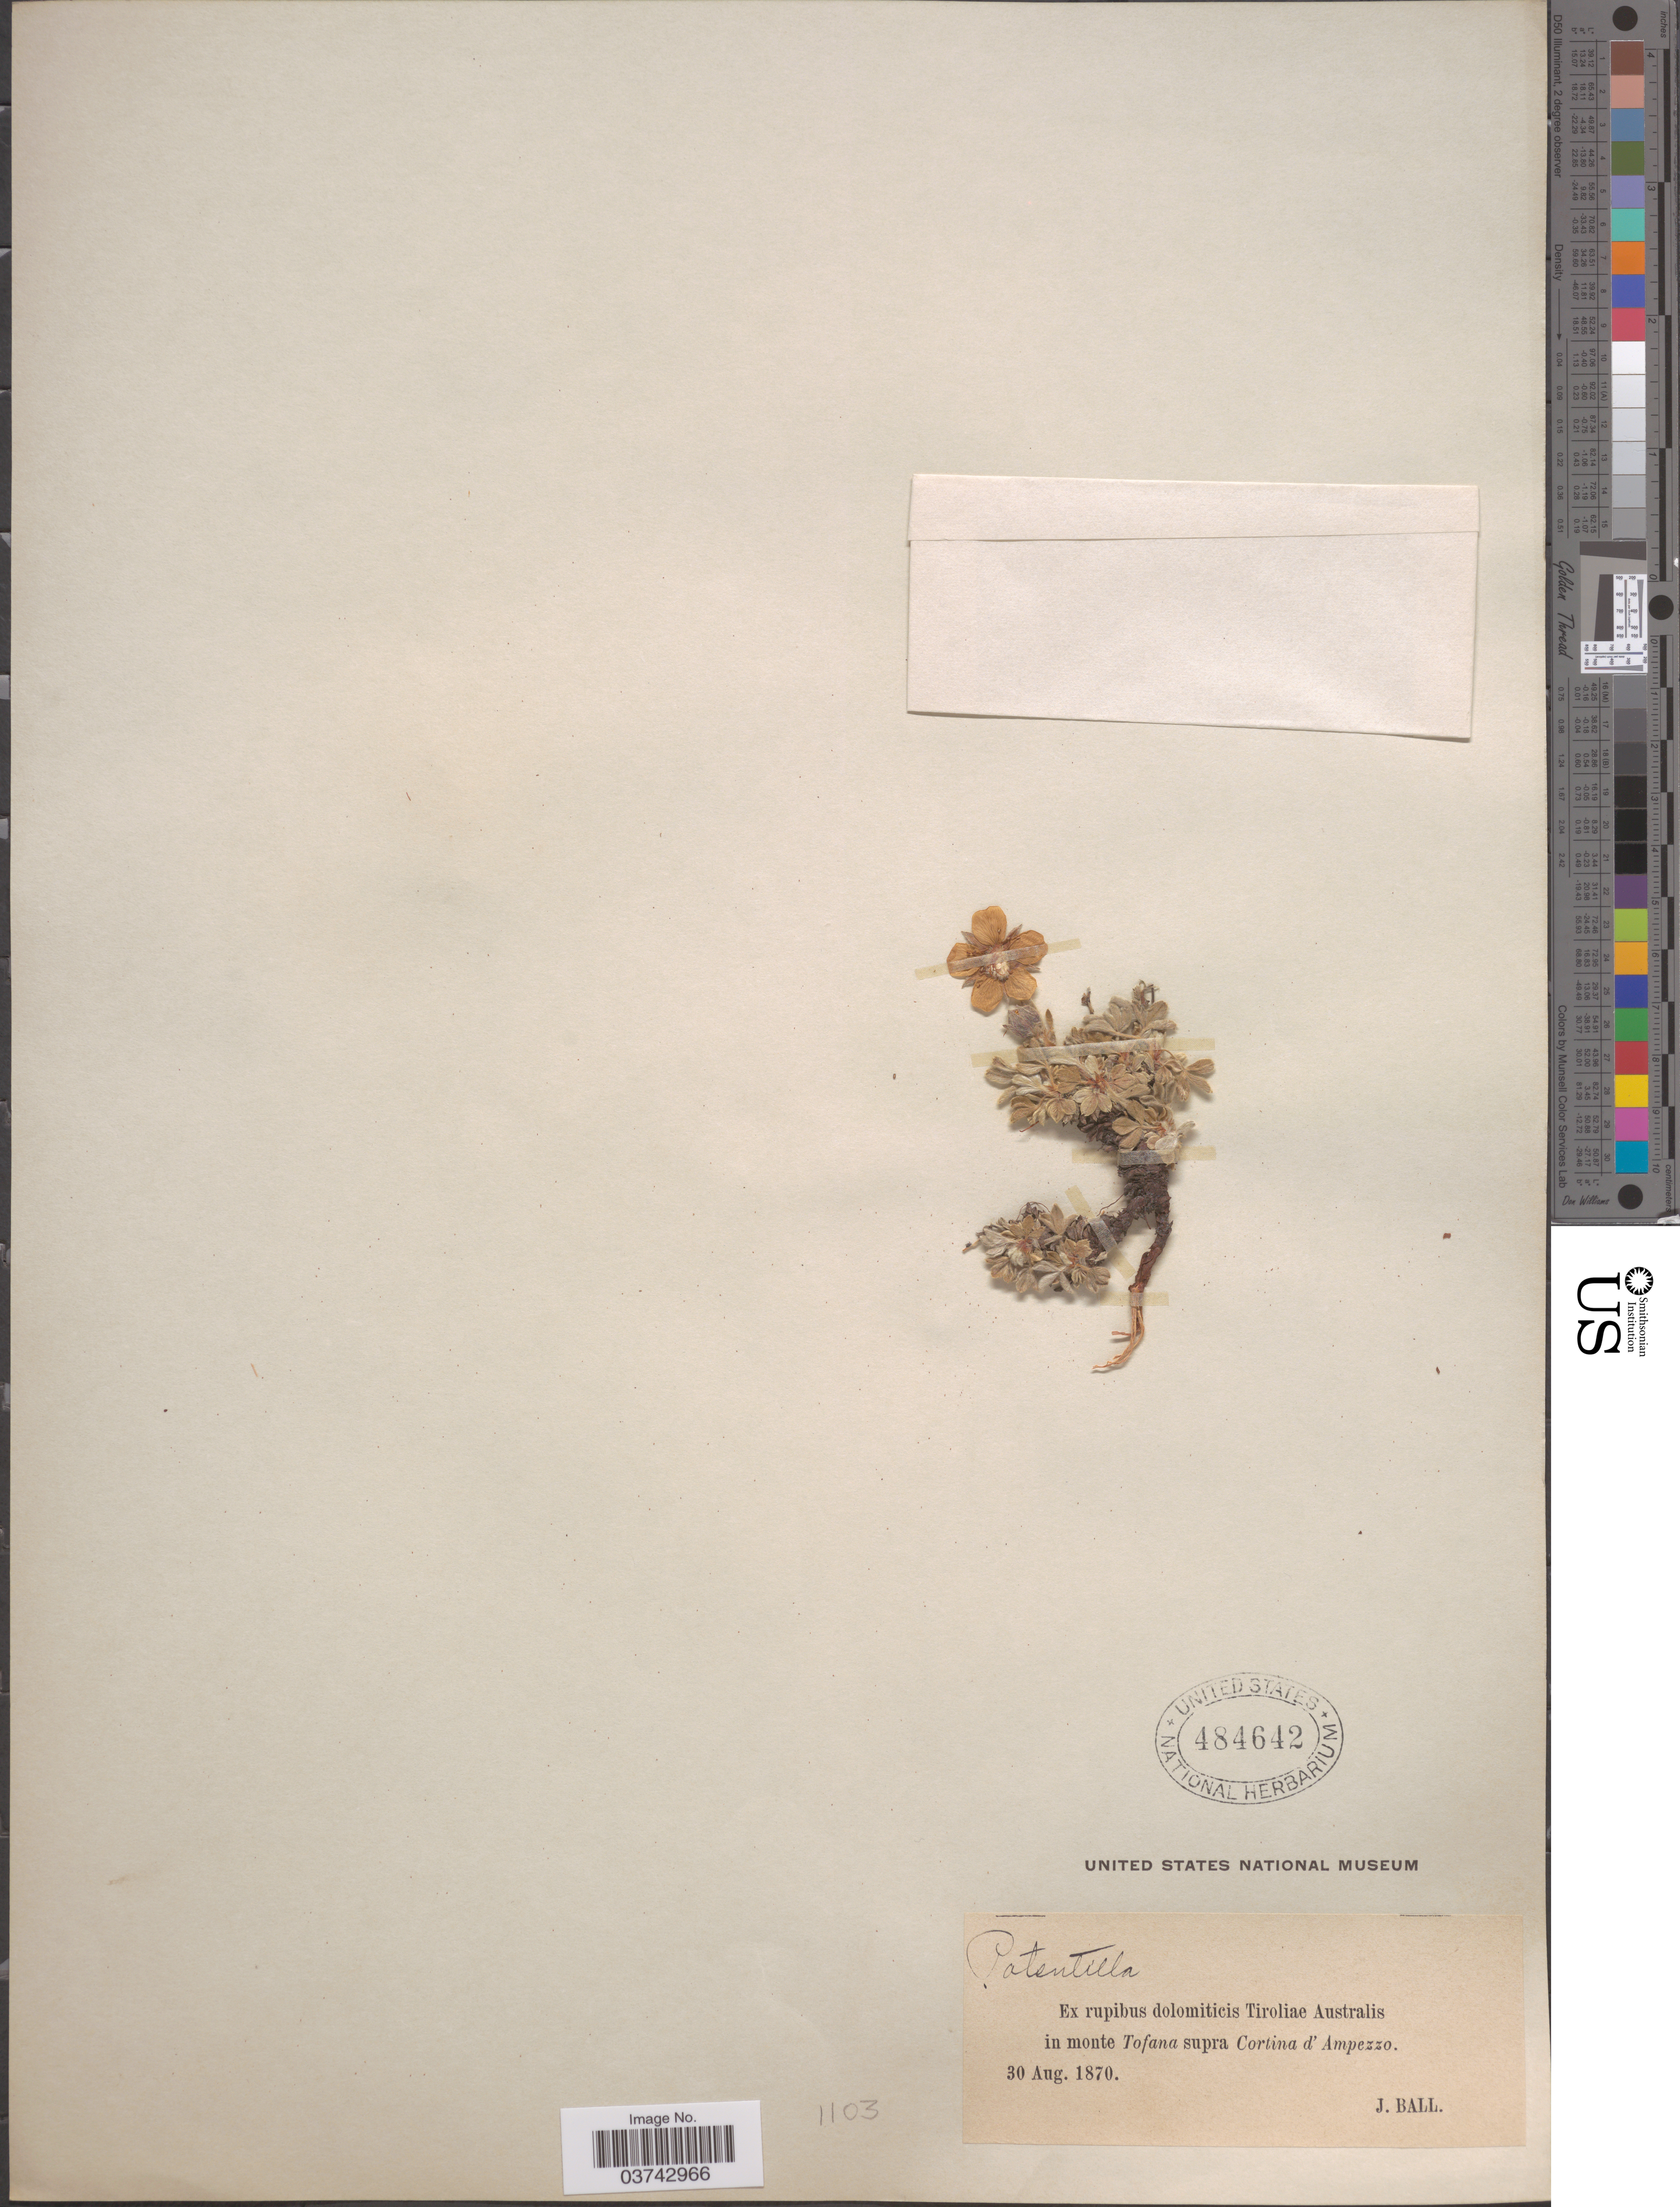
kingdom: Plantae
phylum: Tracheophyta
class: Magnoliopsida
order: Rosales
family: Rosaceae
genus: Potentilla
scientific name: Potentilla sp.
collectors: J. Ball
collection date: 1870-08-30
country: Austria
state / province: Tirol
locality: Ex rupibus dolomiticis Tiroliae Australis in monte Tofana supra Cortina d' Ampezzo.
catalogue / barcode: US 484642